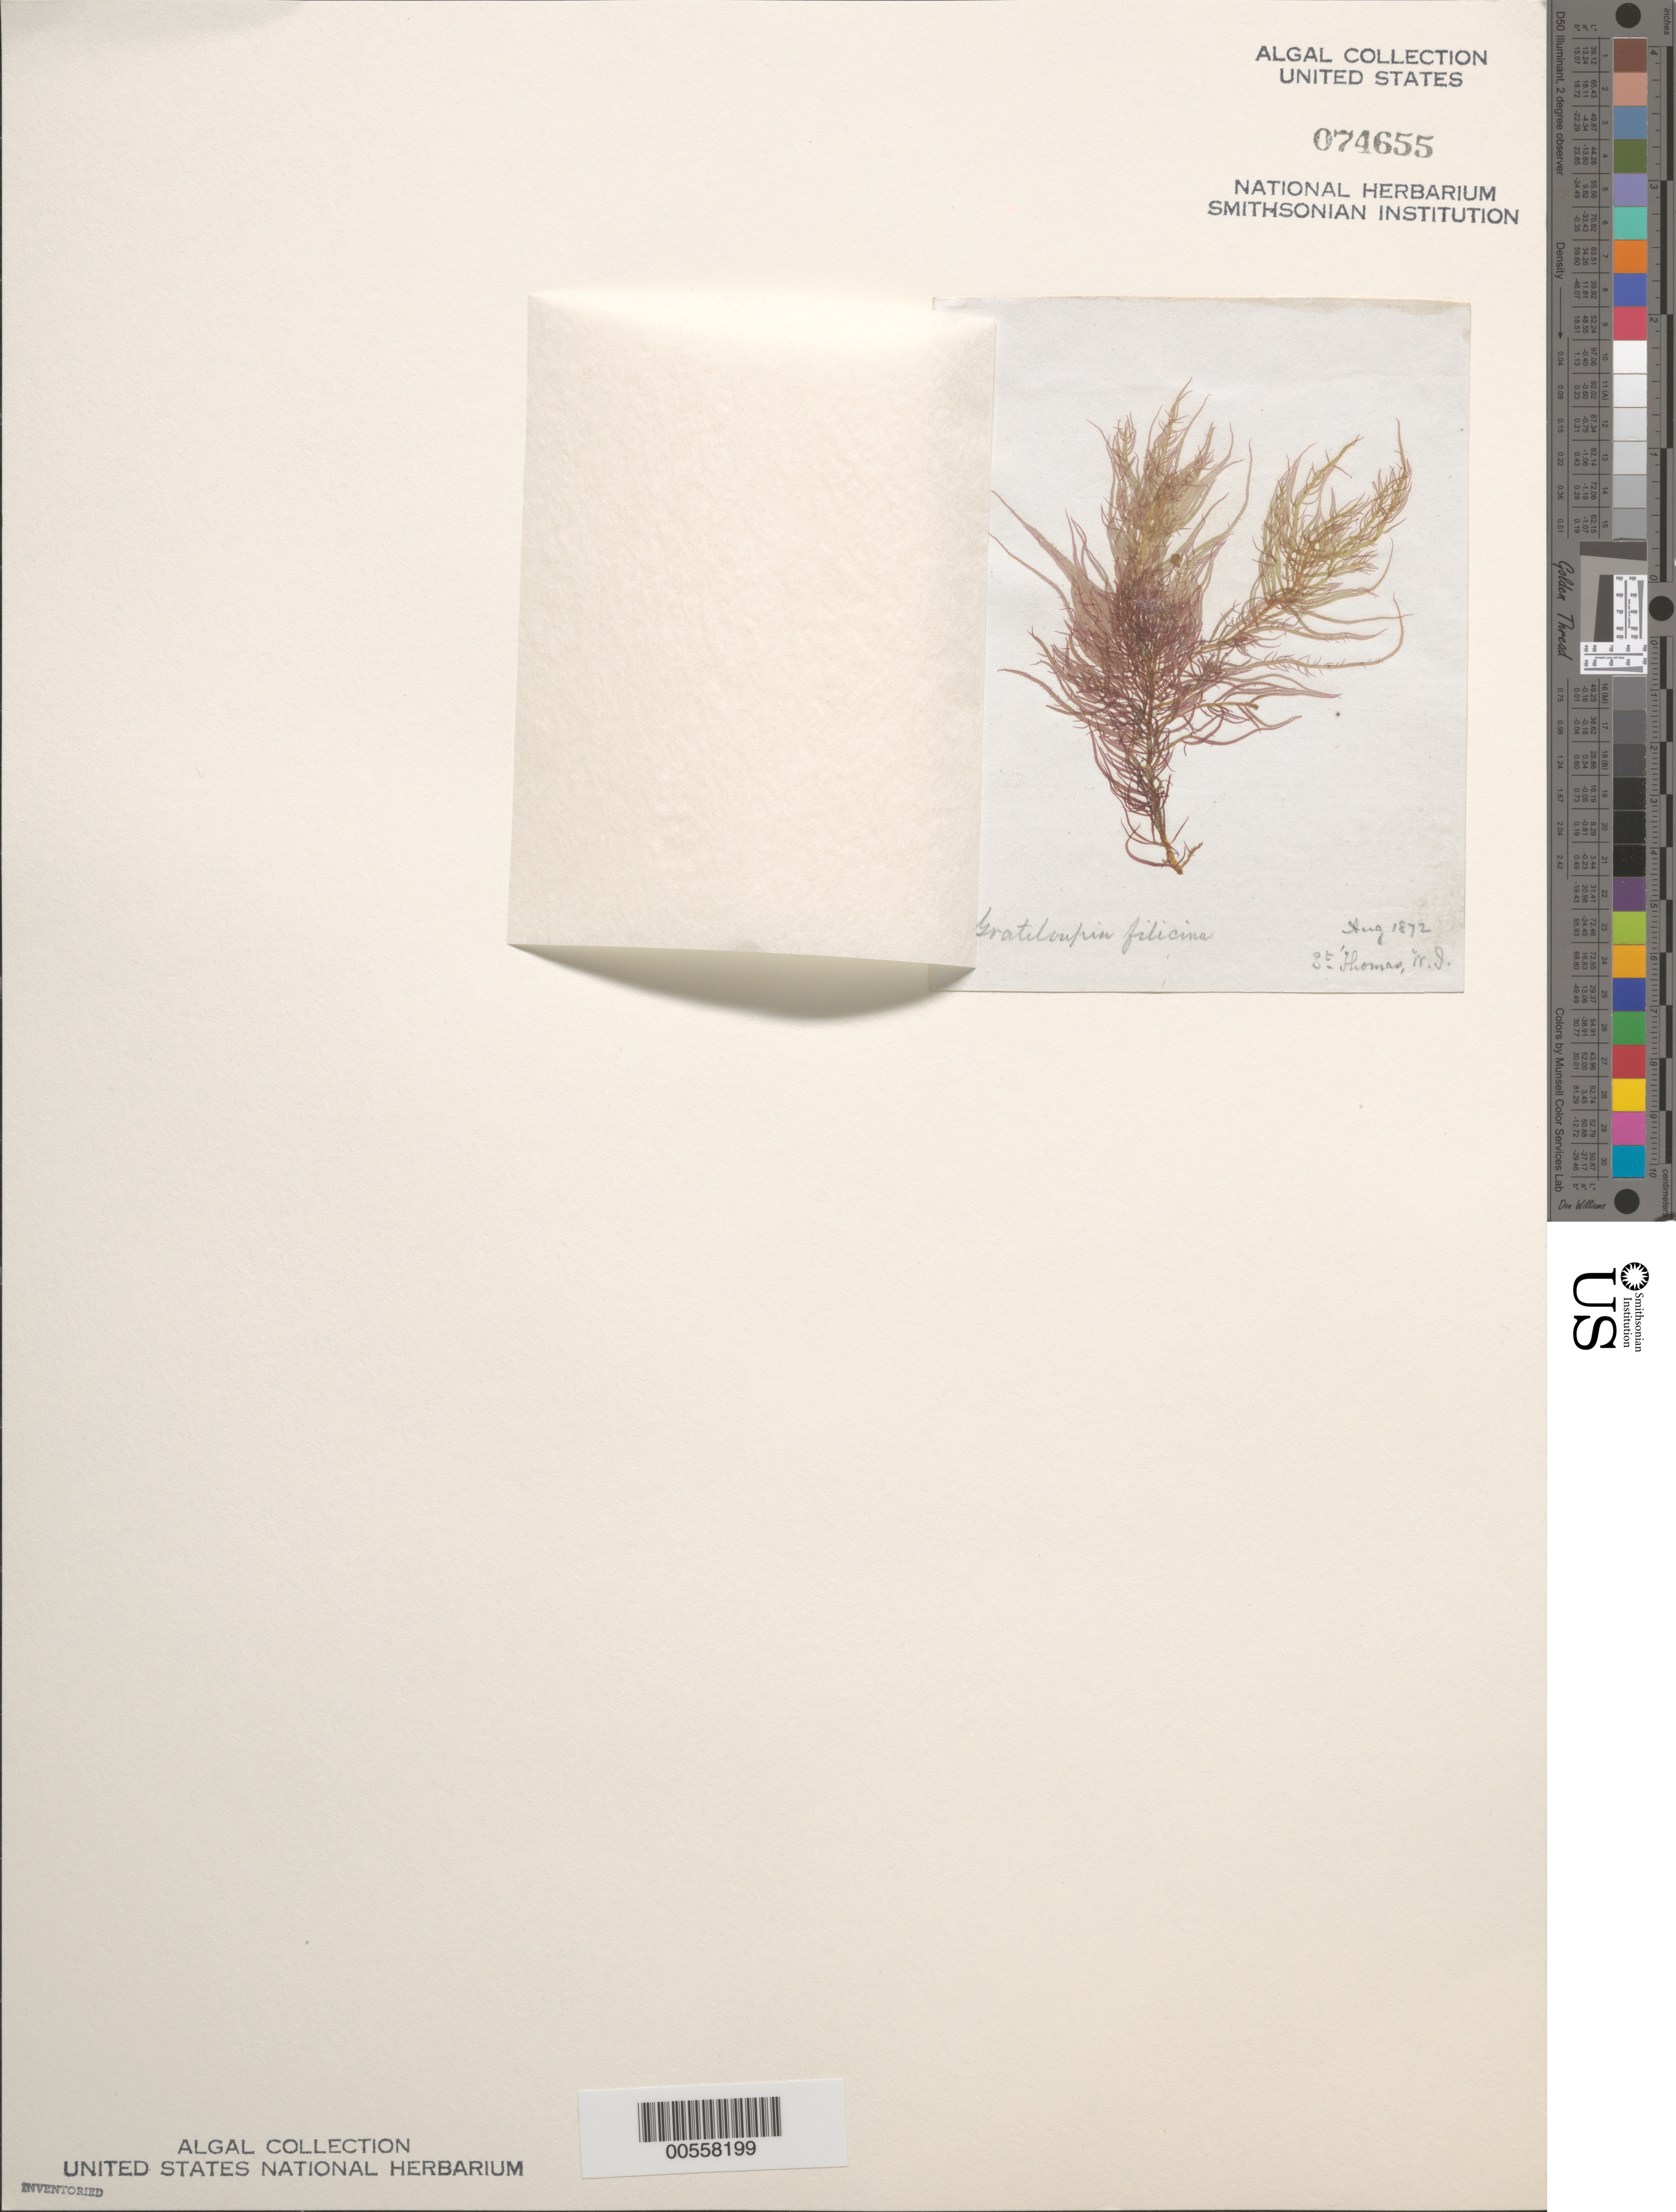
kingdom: Plantae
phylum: Rhodophyta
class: Florideophyceae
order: Halymeniales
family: Halymeniaceae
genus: Grateloupia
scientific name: Grateloupia filicina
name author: (J.V.Lamouroux) C. Agardh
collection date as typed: Aug 1872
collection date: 1872-08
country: U.S. Virgin Islands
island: St. Thomas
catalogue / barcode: US 74655